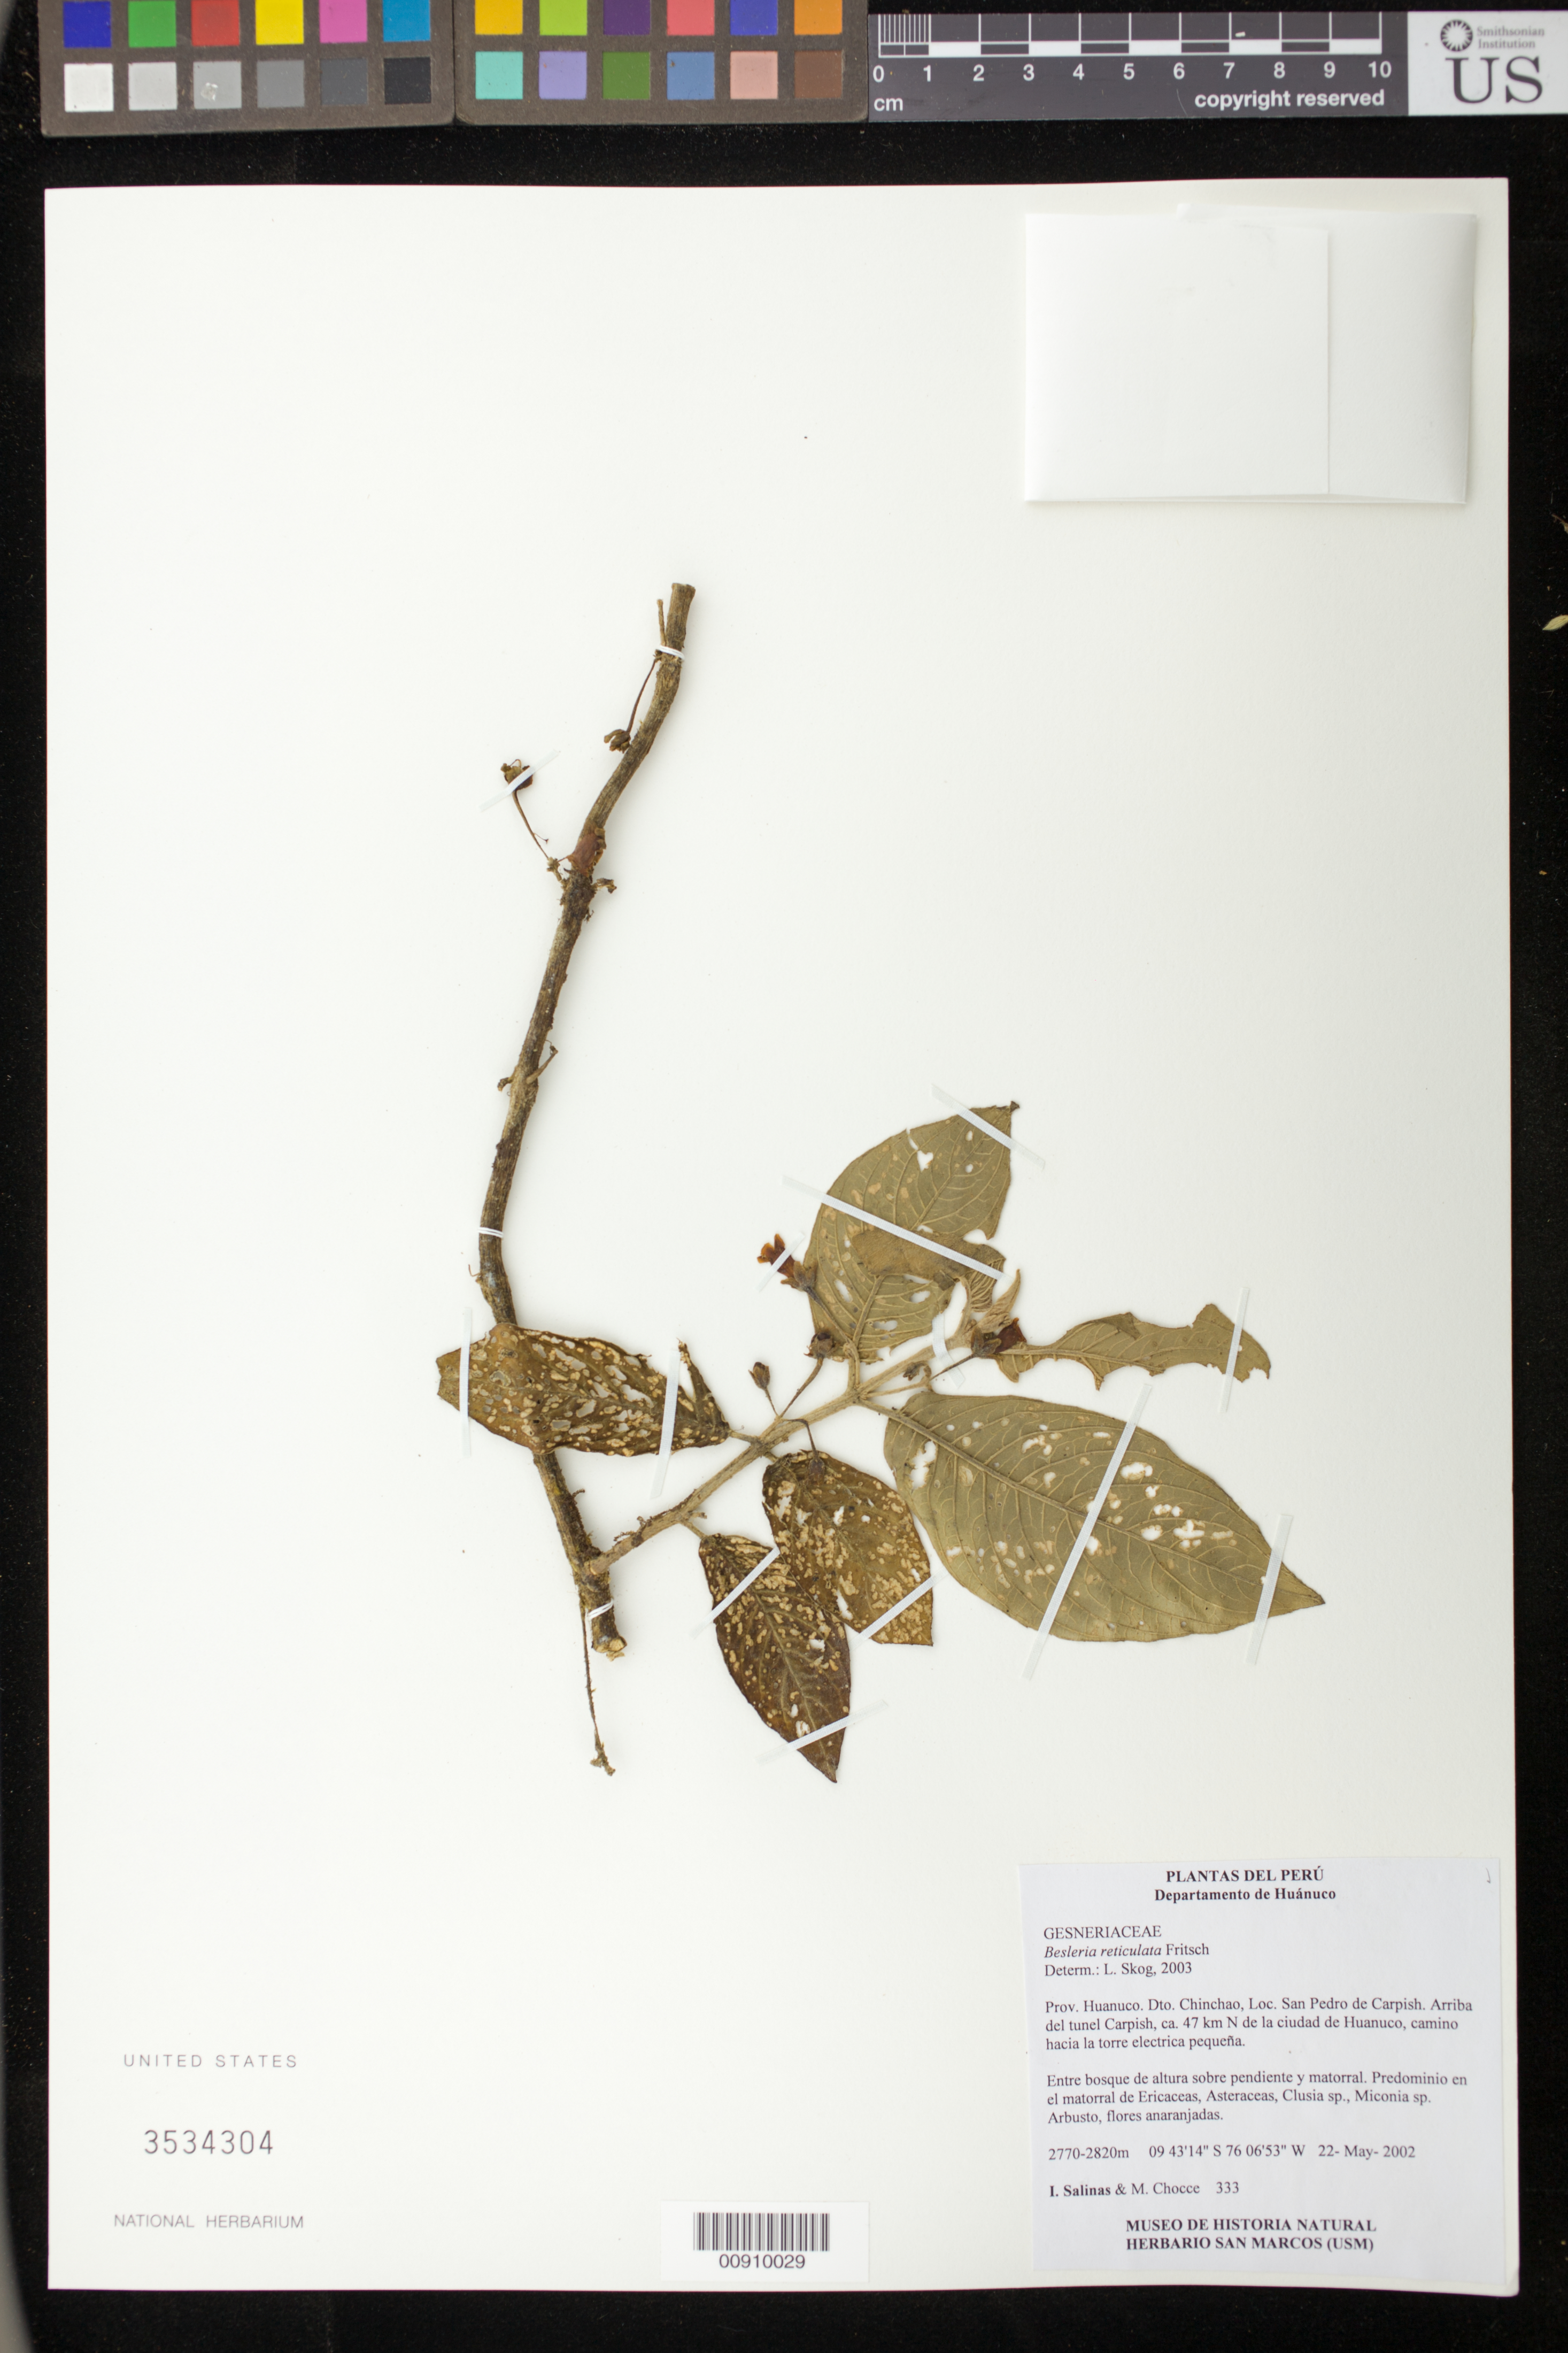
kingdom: Plantae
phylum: Tracheophyta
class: Magnoliopsida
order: Lamiales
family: Gesneriaceae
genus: Besleria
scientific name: Besleria reticulata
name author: Fritsch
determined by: Skog, Laurence E.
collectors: I. Salinas & M. Chocce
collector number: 333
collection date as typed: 22 May 2002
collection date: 2002-05-22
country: Peru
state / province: Huánuco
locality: Prov. Huanuco. Dto. Chinchao, Loc. San Pedro de Carpish. Arriba del tunel Carpish, ca. 47 km N de la ciudad de Huanuco, camino hacia la torre eletrica pequeña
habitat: Entre bosque de altura sobre pendiente y matorral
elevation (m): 2770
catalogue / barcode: US 3534304